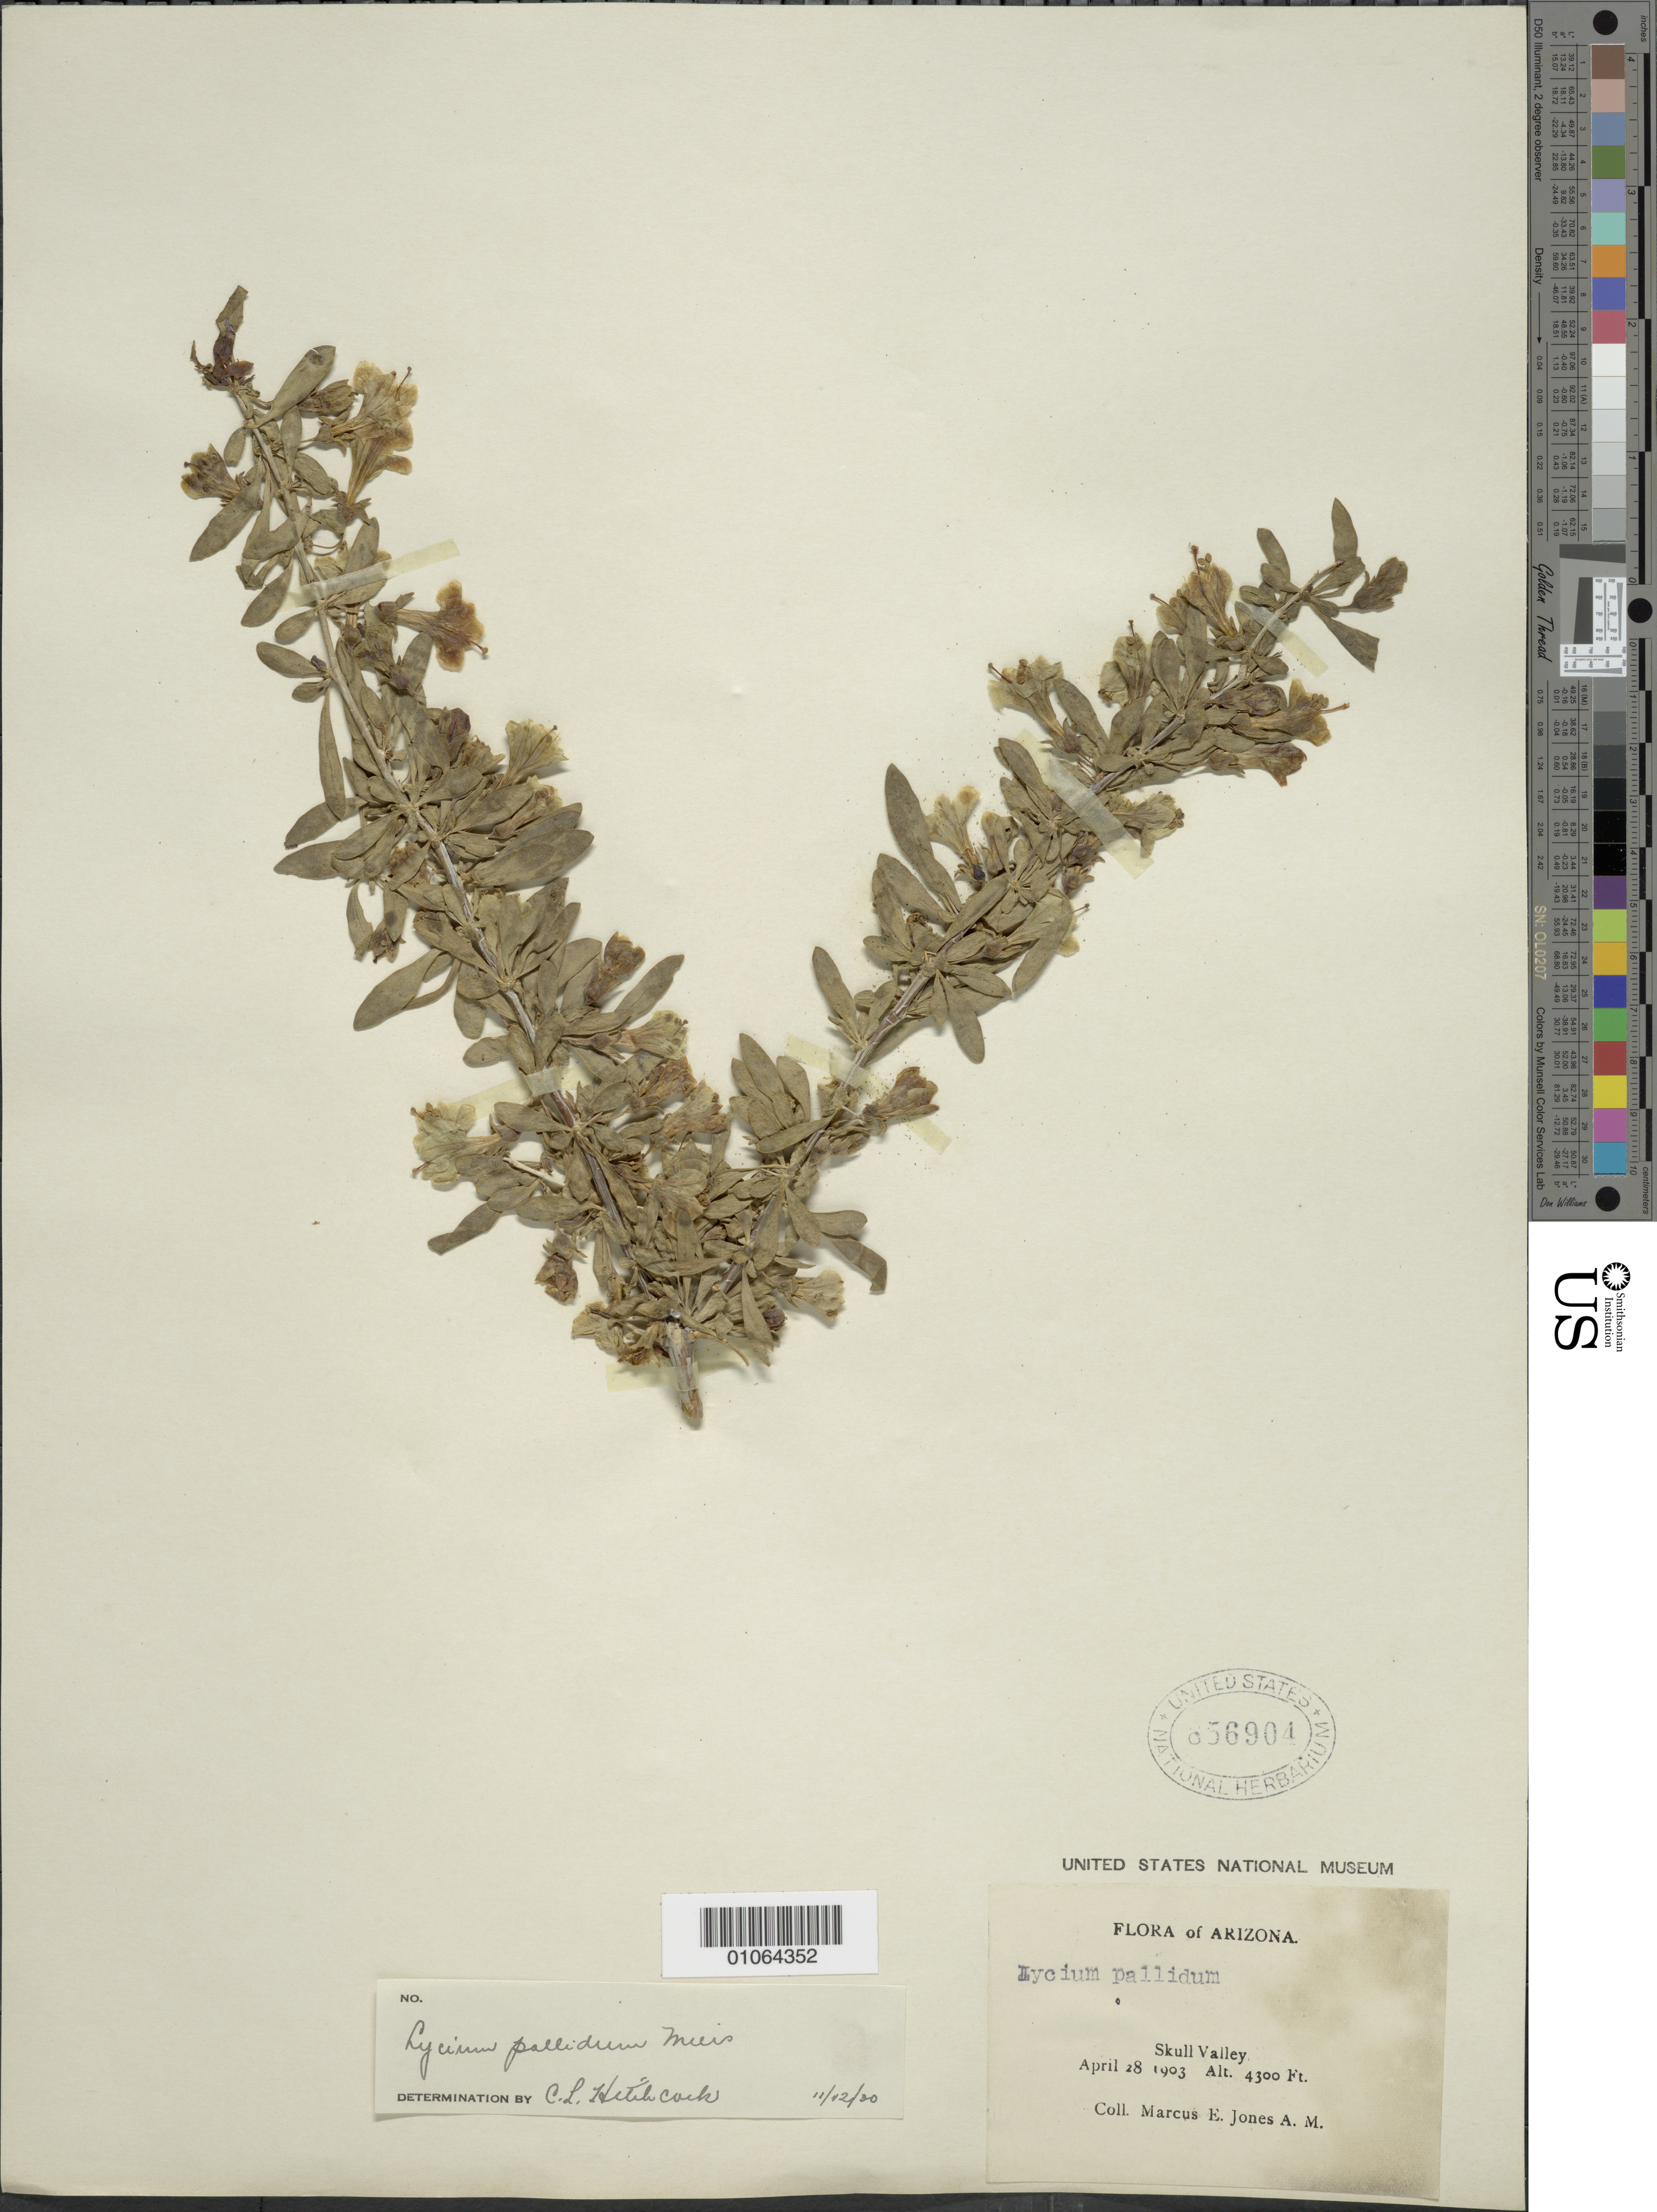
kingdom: Plantae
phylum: Tracheophyta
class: Magnoliopsida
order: Solanales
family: Solanaceae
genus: Lycium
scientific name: Lycium pallidum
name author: Miers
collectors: M. E. Jones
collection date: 1903-04-28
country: United States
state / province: Arizona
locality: Skull Valley.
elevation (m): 1311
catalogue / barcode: US 856904